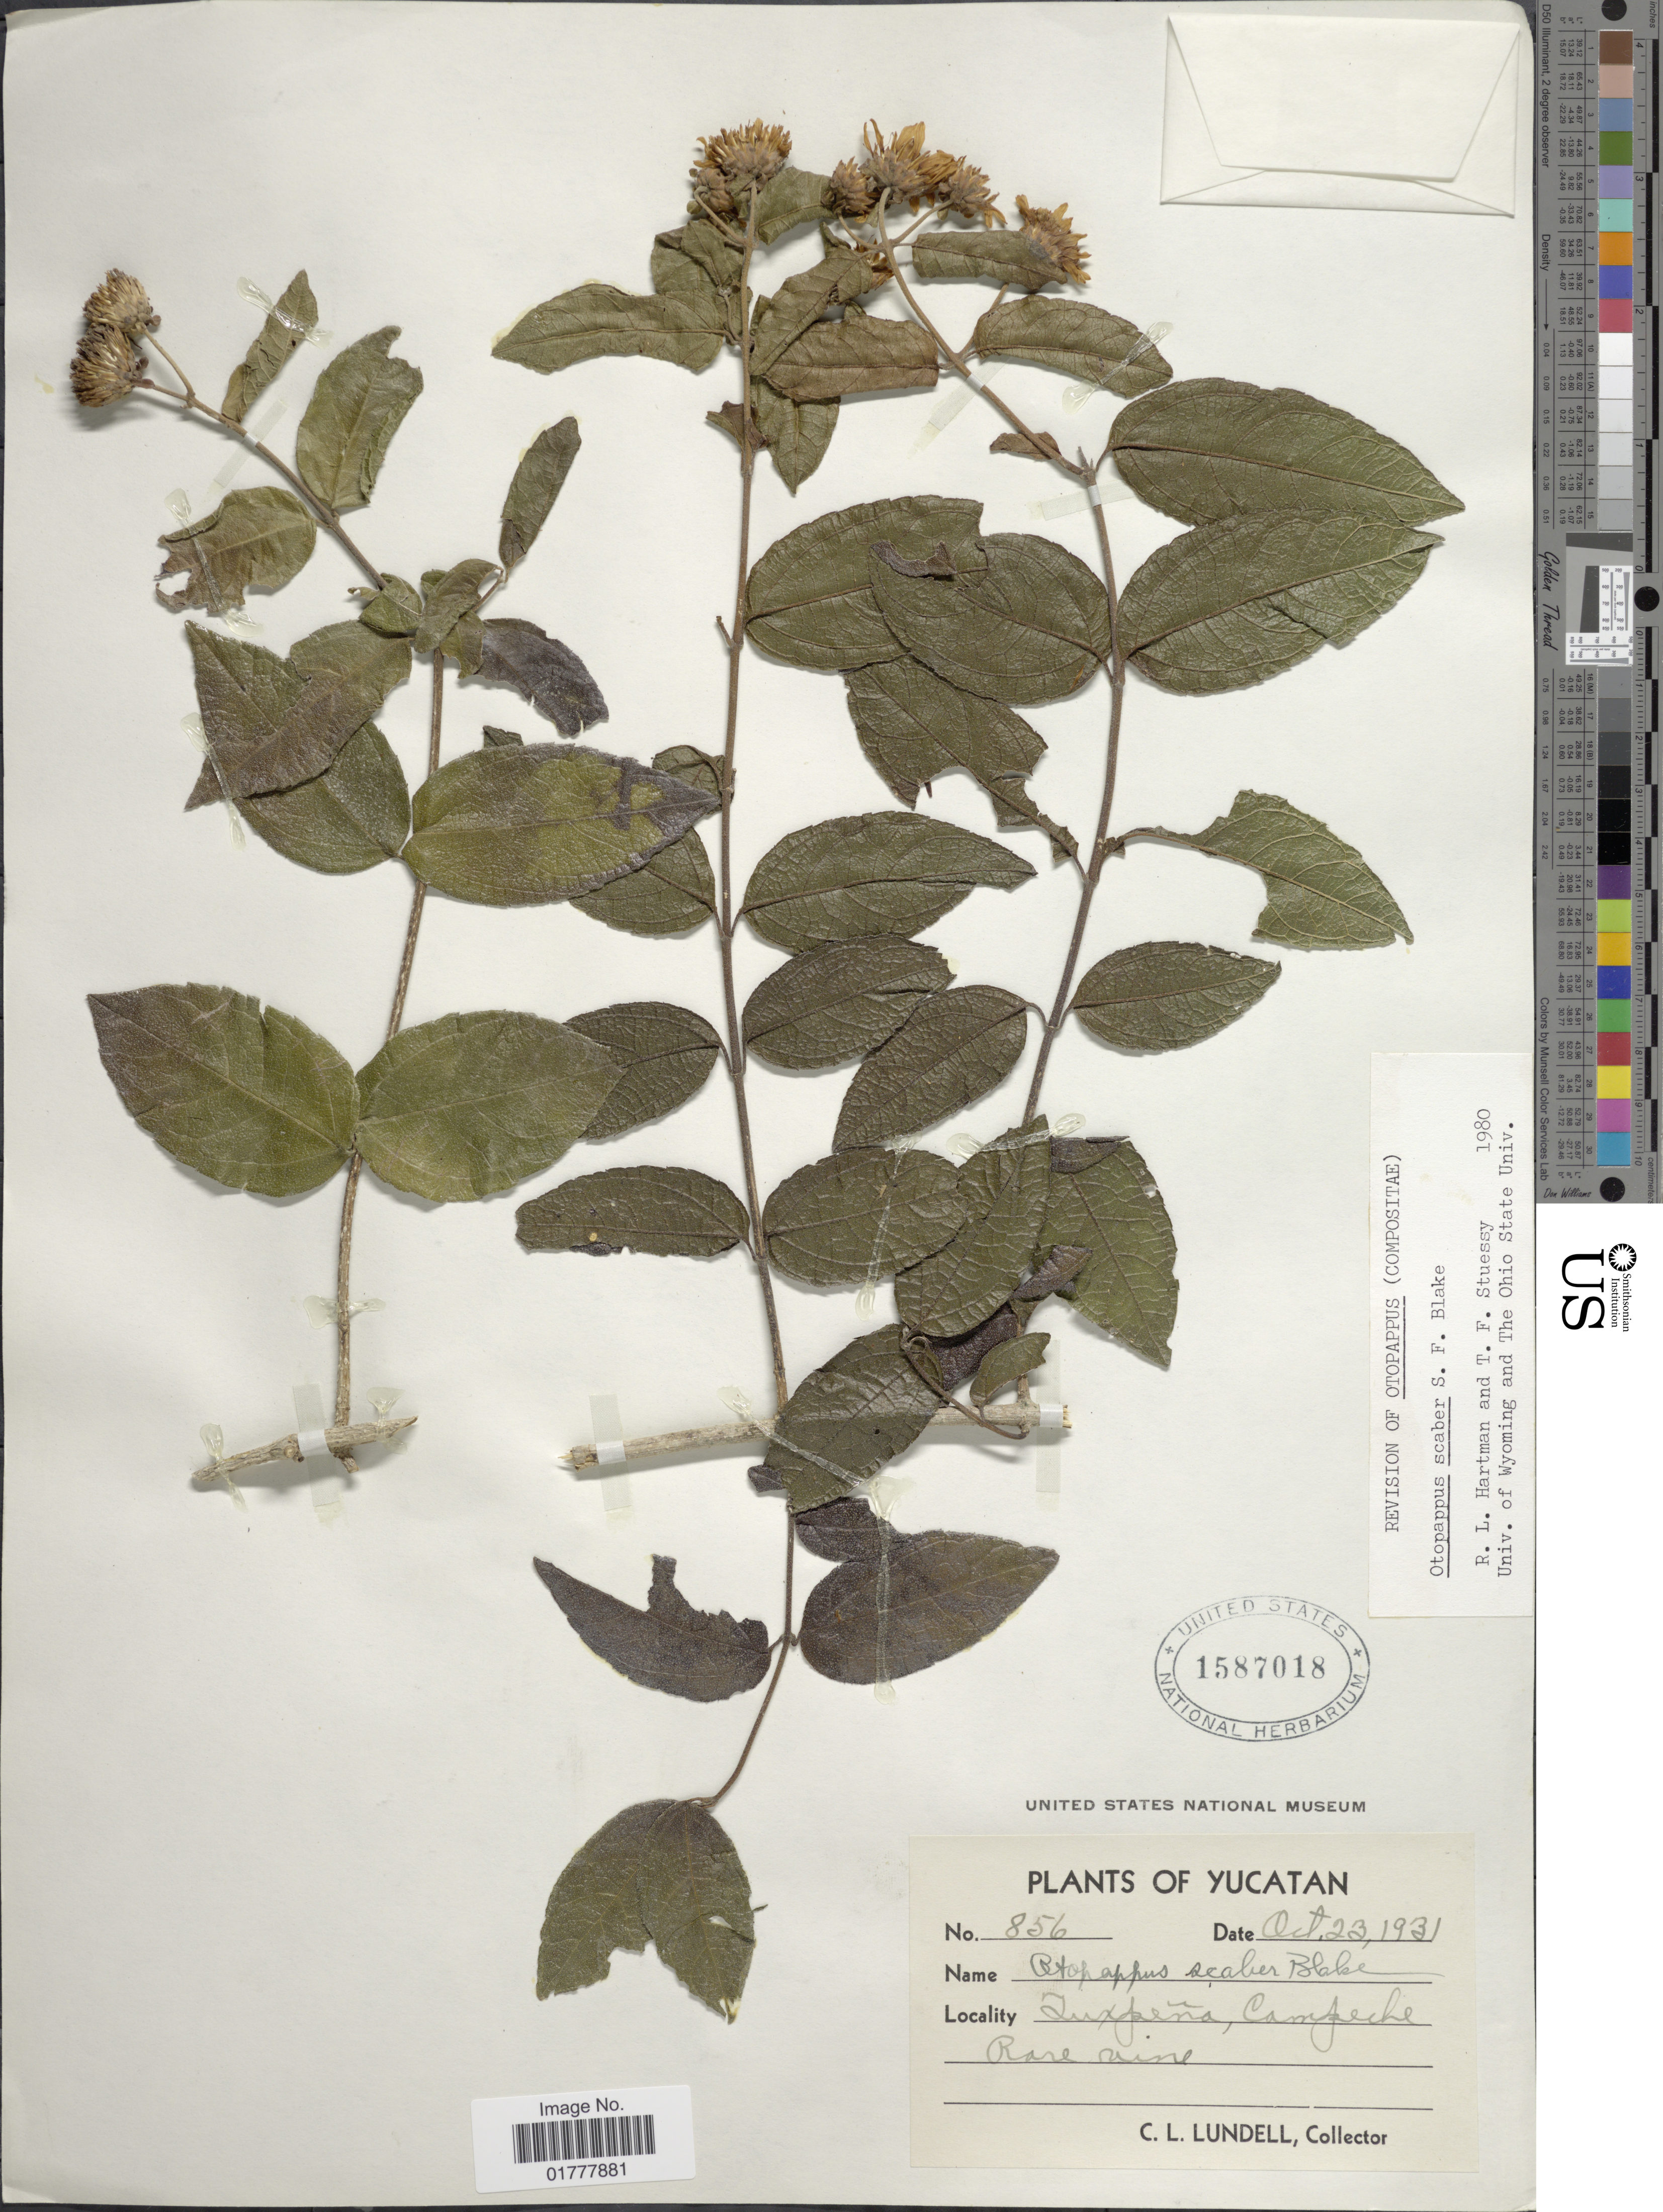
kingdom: Plantae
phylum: Tracheophyta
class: Magnoliopsida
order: Asterales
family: Asteraceae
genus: Otopappus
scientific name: Otopappus scaber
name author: S.F. Blake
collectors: C. L. Lundell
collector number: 856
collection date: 1931-10-23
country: Mexico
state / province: Yucatán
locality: Tuxpena, Campeche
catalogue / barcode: US 1587018